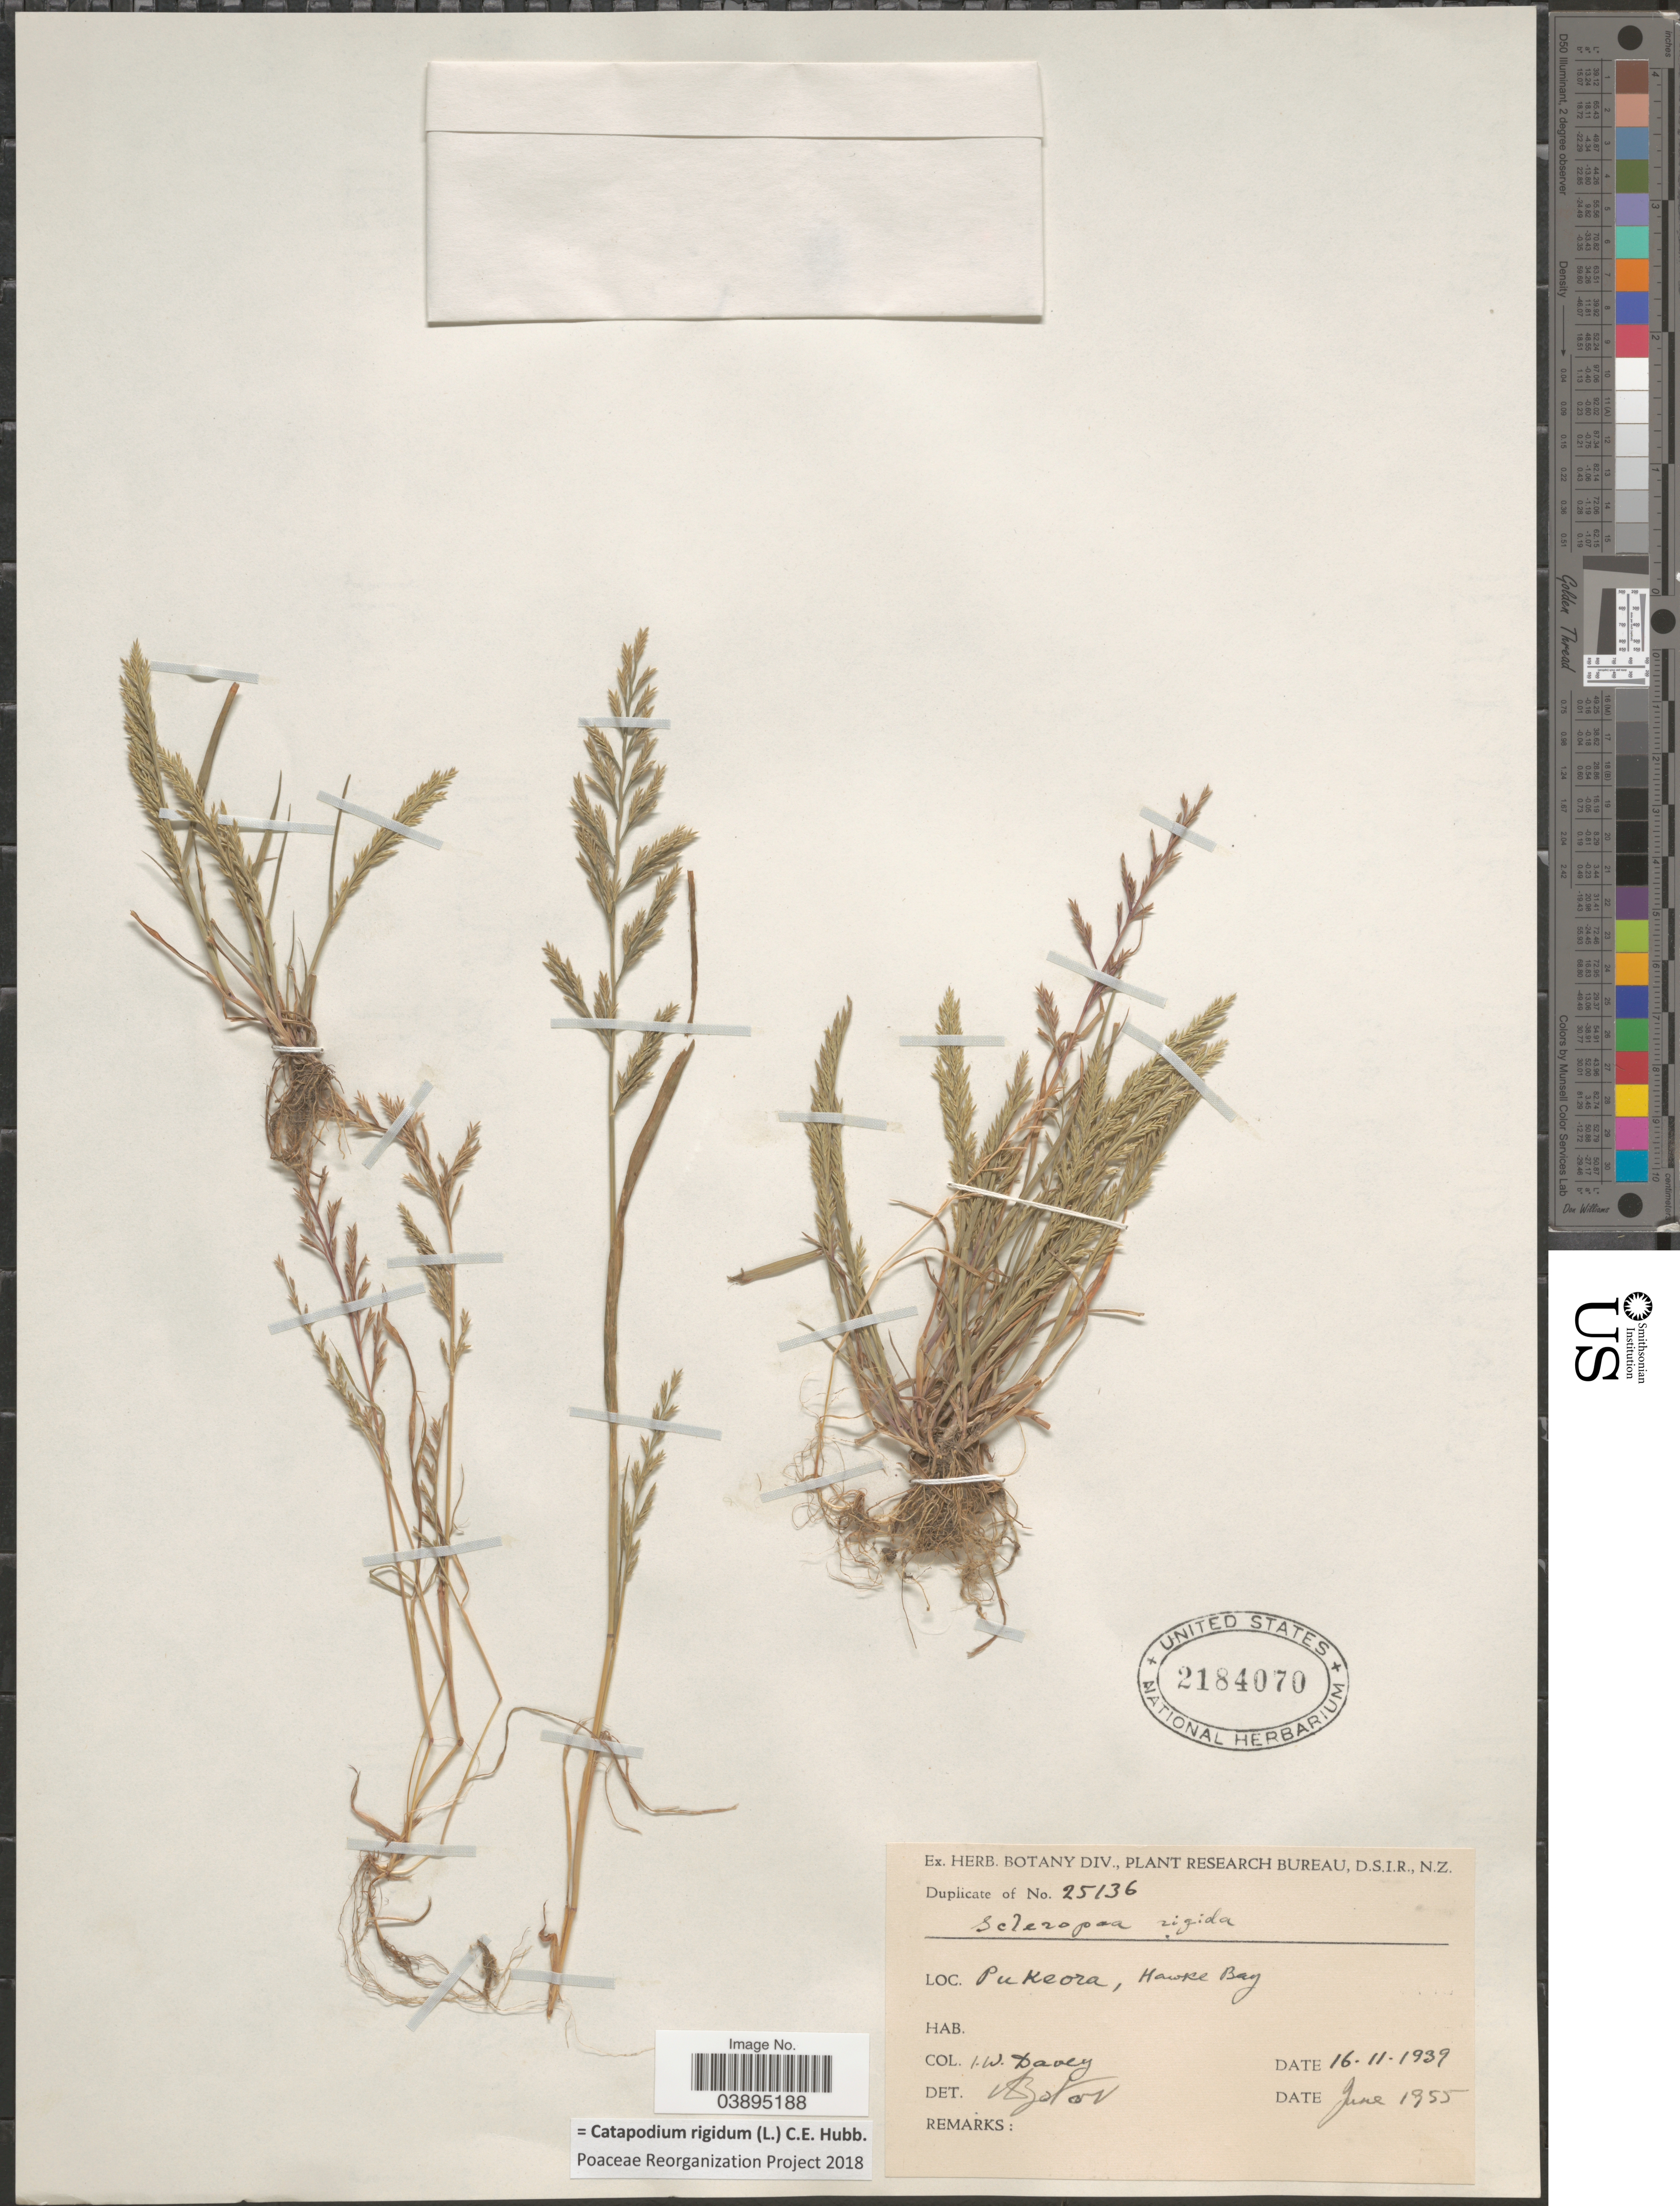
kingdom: Plantae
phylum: Tracheophyta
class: Liliopsida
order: Poales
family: Poaceae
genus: Catapodium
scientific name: Catapodium rigidum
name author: (L.) C.E. Hubb.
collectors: I. Davey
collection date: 1939-11-16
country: New Zealand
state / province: Hawke's Bay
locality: Pukeora, Hawke Bay.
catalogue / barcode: US 2184070